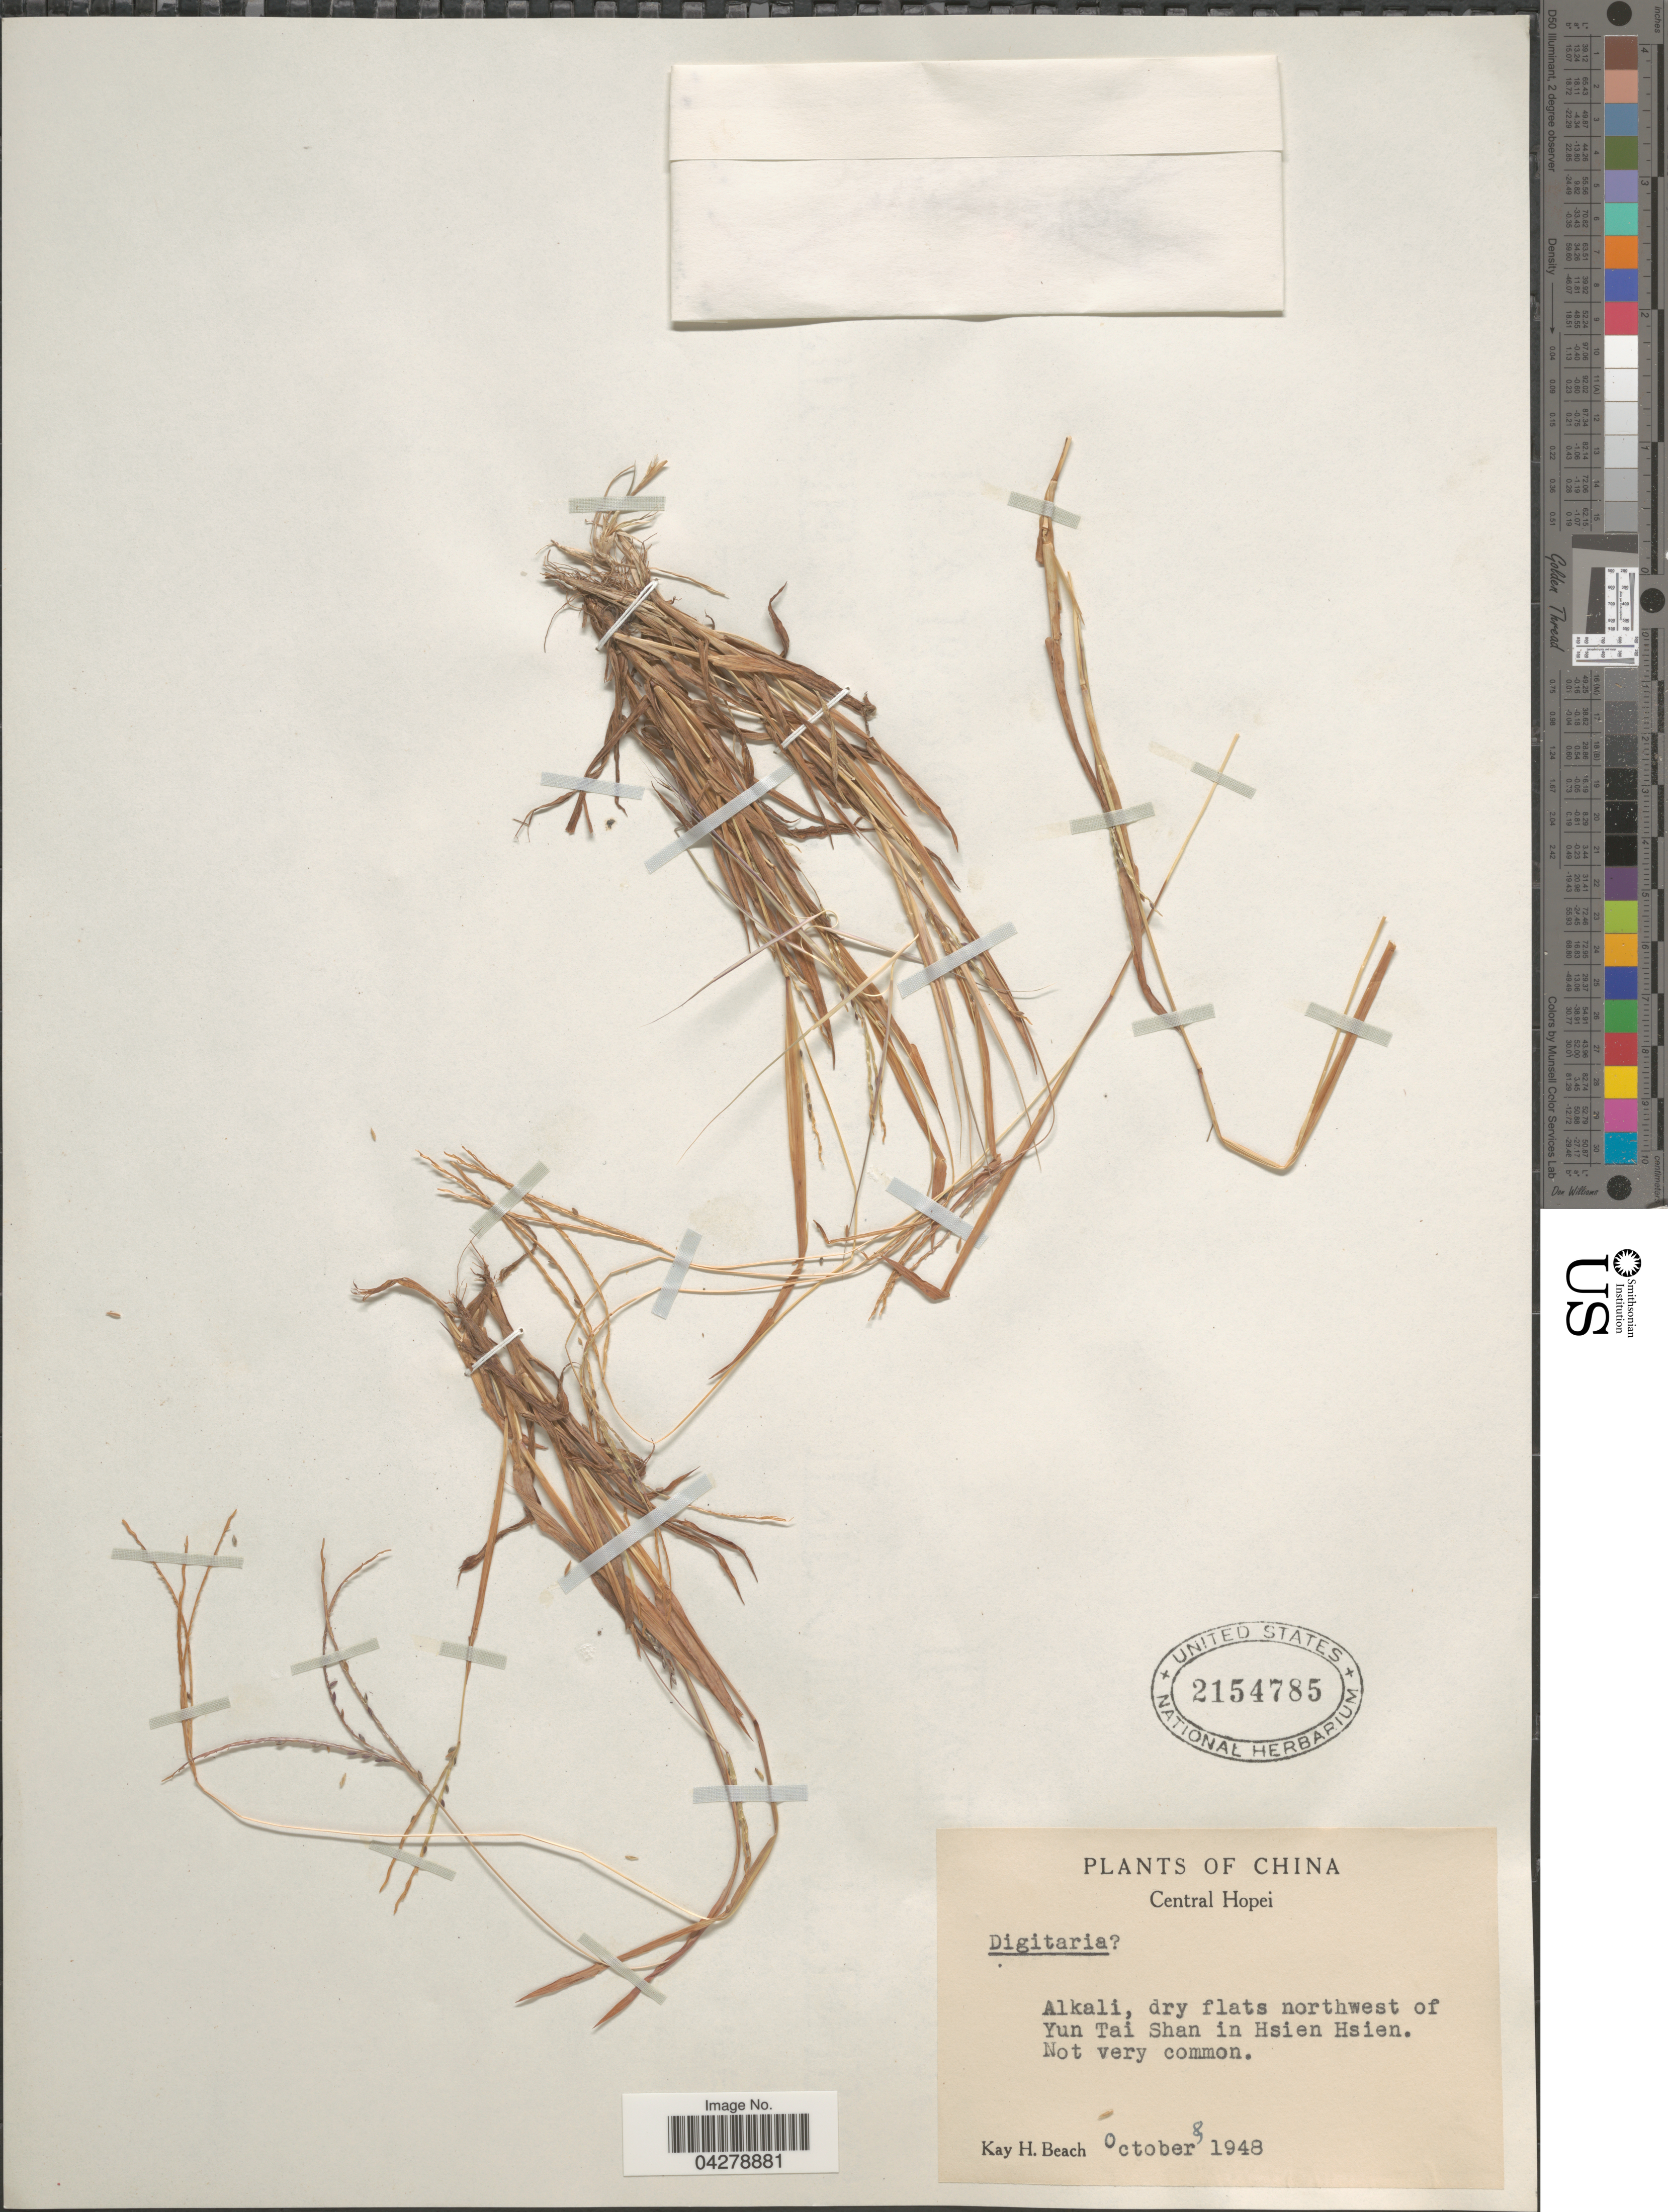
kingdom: Plantae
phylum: Tracheophyta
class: Liliopsida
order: Poales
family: Poaceae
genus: Digitaria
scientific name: Digitaria sp.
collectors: K. H. Beach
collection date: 1948-10-08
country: China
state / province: Hebei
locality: Central Hopei. Alkali, dry flats northwest of Yun Tai Shan in Hsien Hsien.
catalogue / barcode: US 2154785